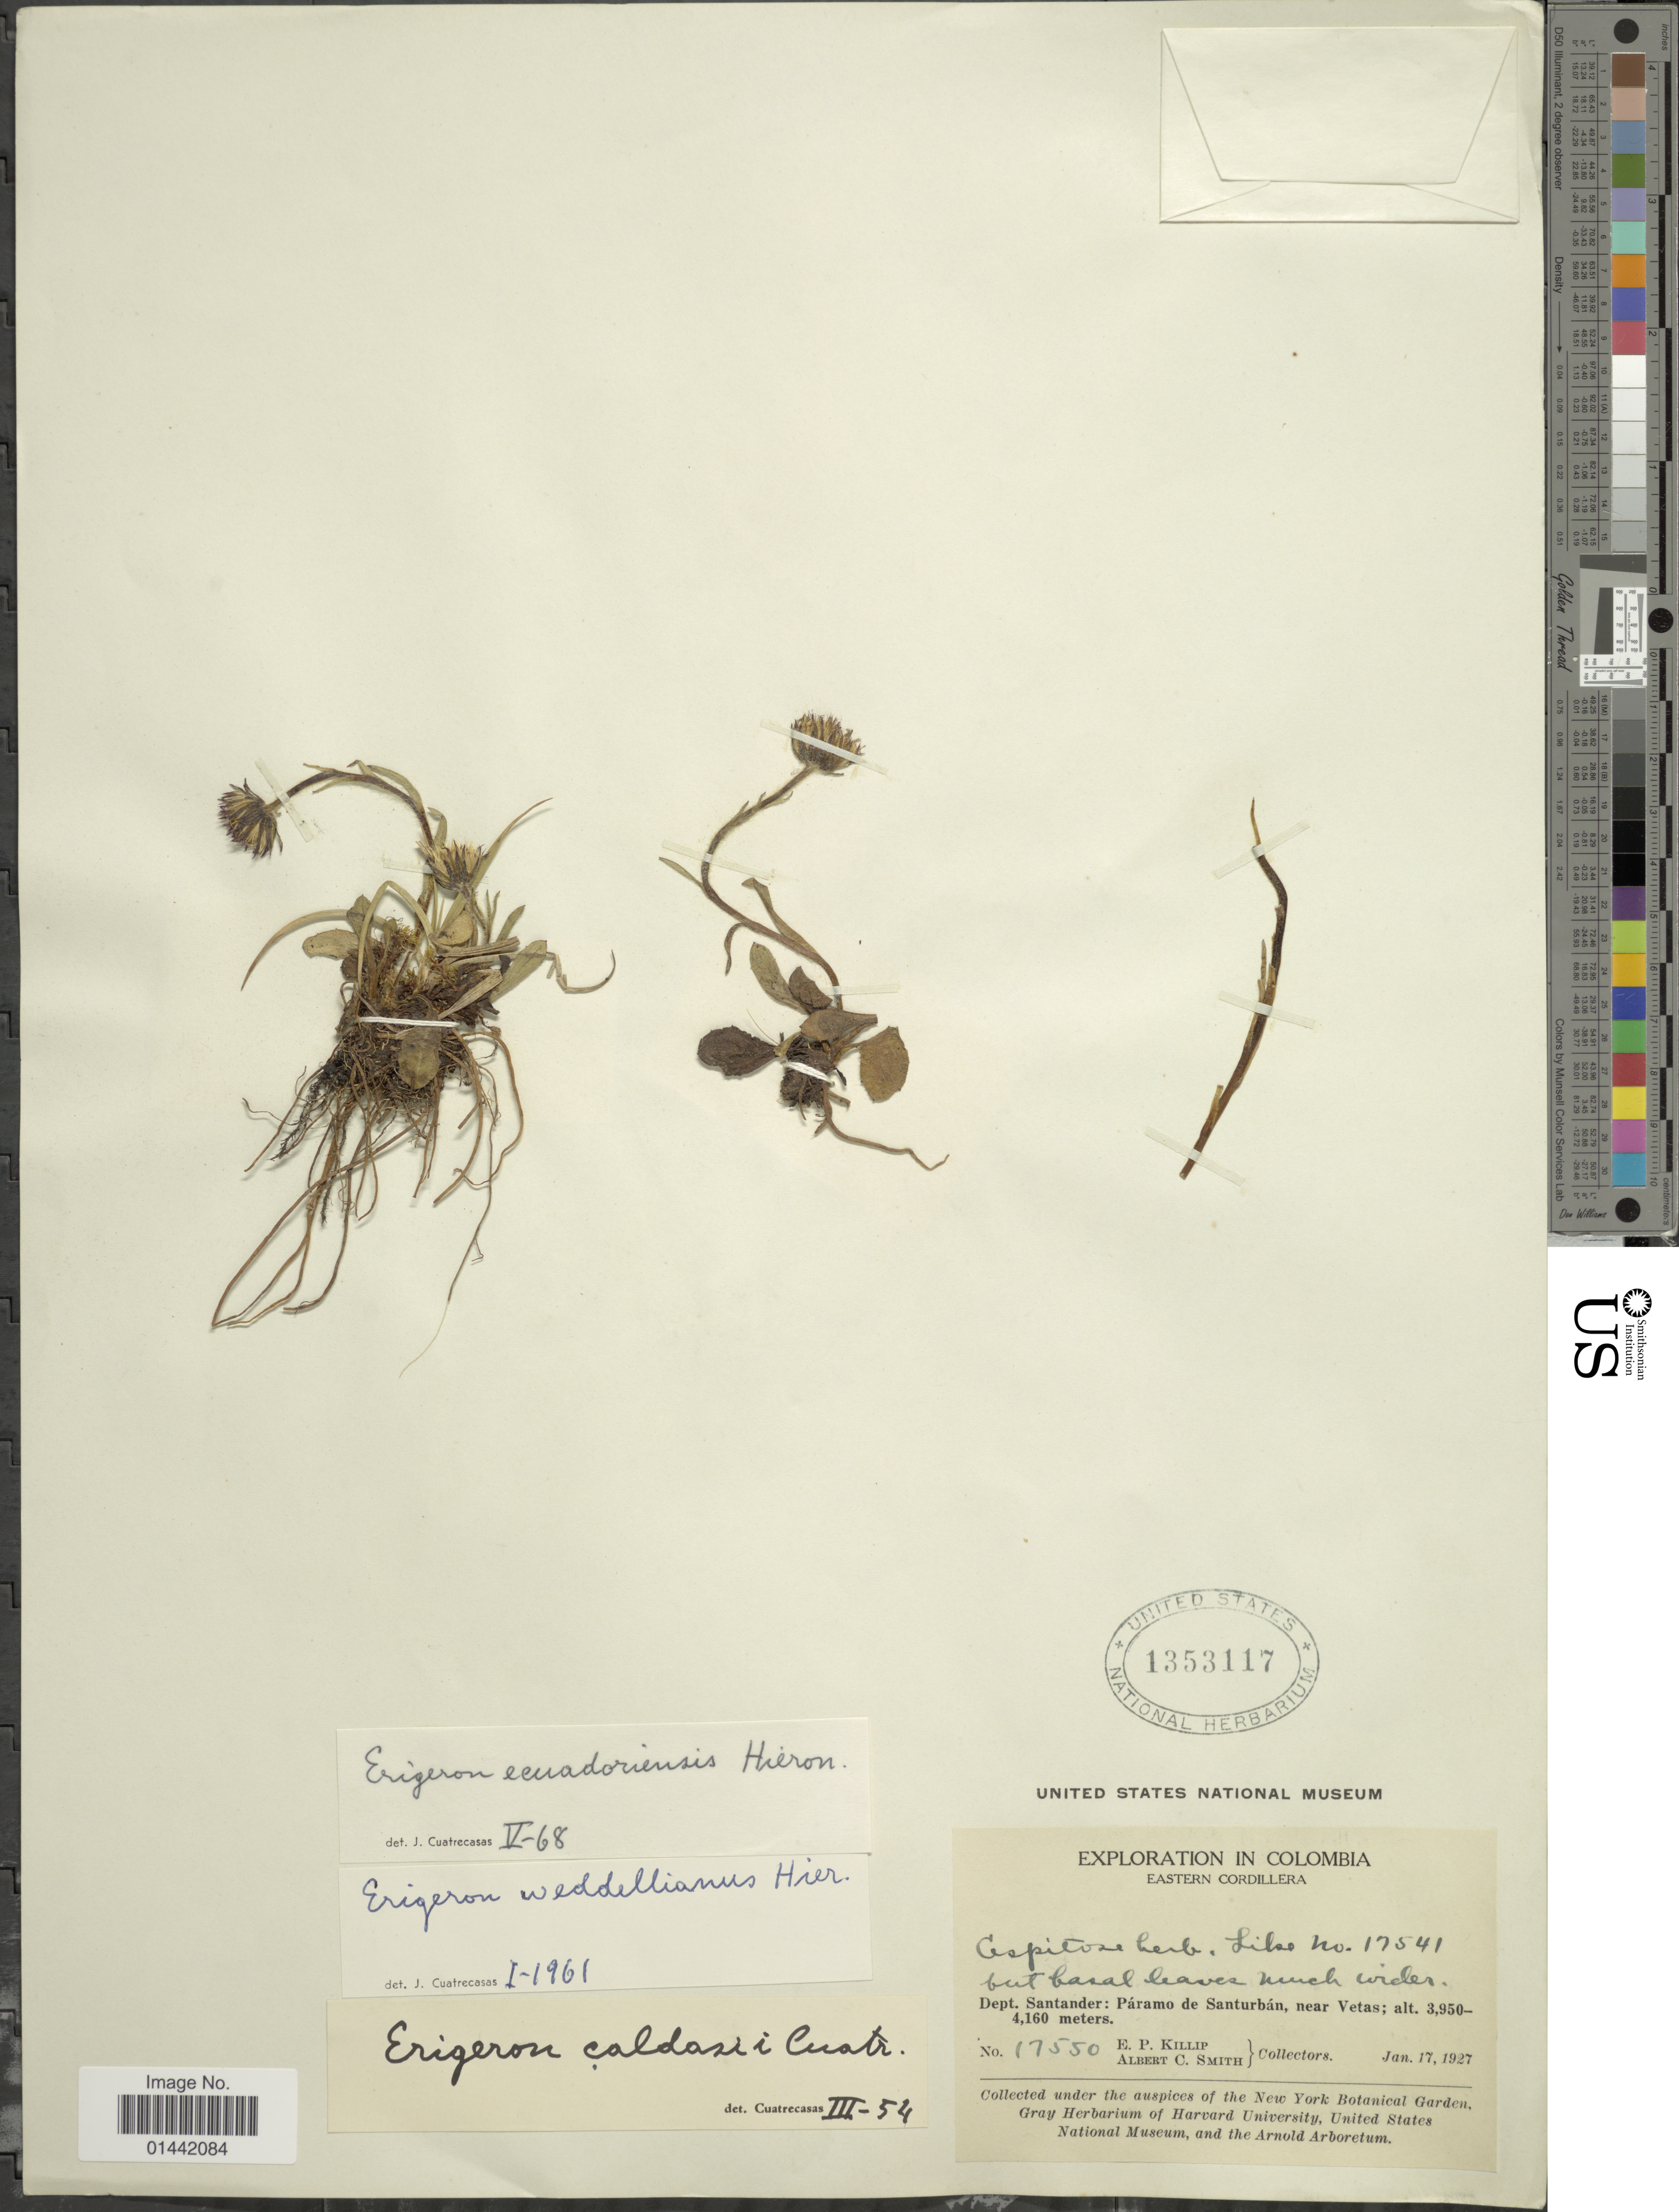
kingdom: Plantae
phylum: Tracheophyta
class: Magnoliopsida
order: Asterales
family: Asteraceae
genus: Erigeron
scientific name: Erigeron ecuadoriensis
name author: Hieron.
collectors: E. P. Killip & A. C. Smith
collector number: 17550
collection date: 1927-01-17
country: Colombia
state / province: Santander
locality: Páramo de Santurbán, near Vetas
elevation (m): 3950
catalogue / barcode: US 1353117